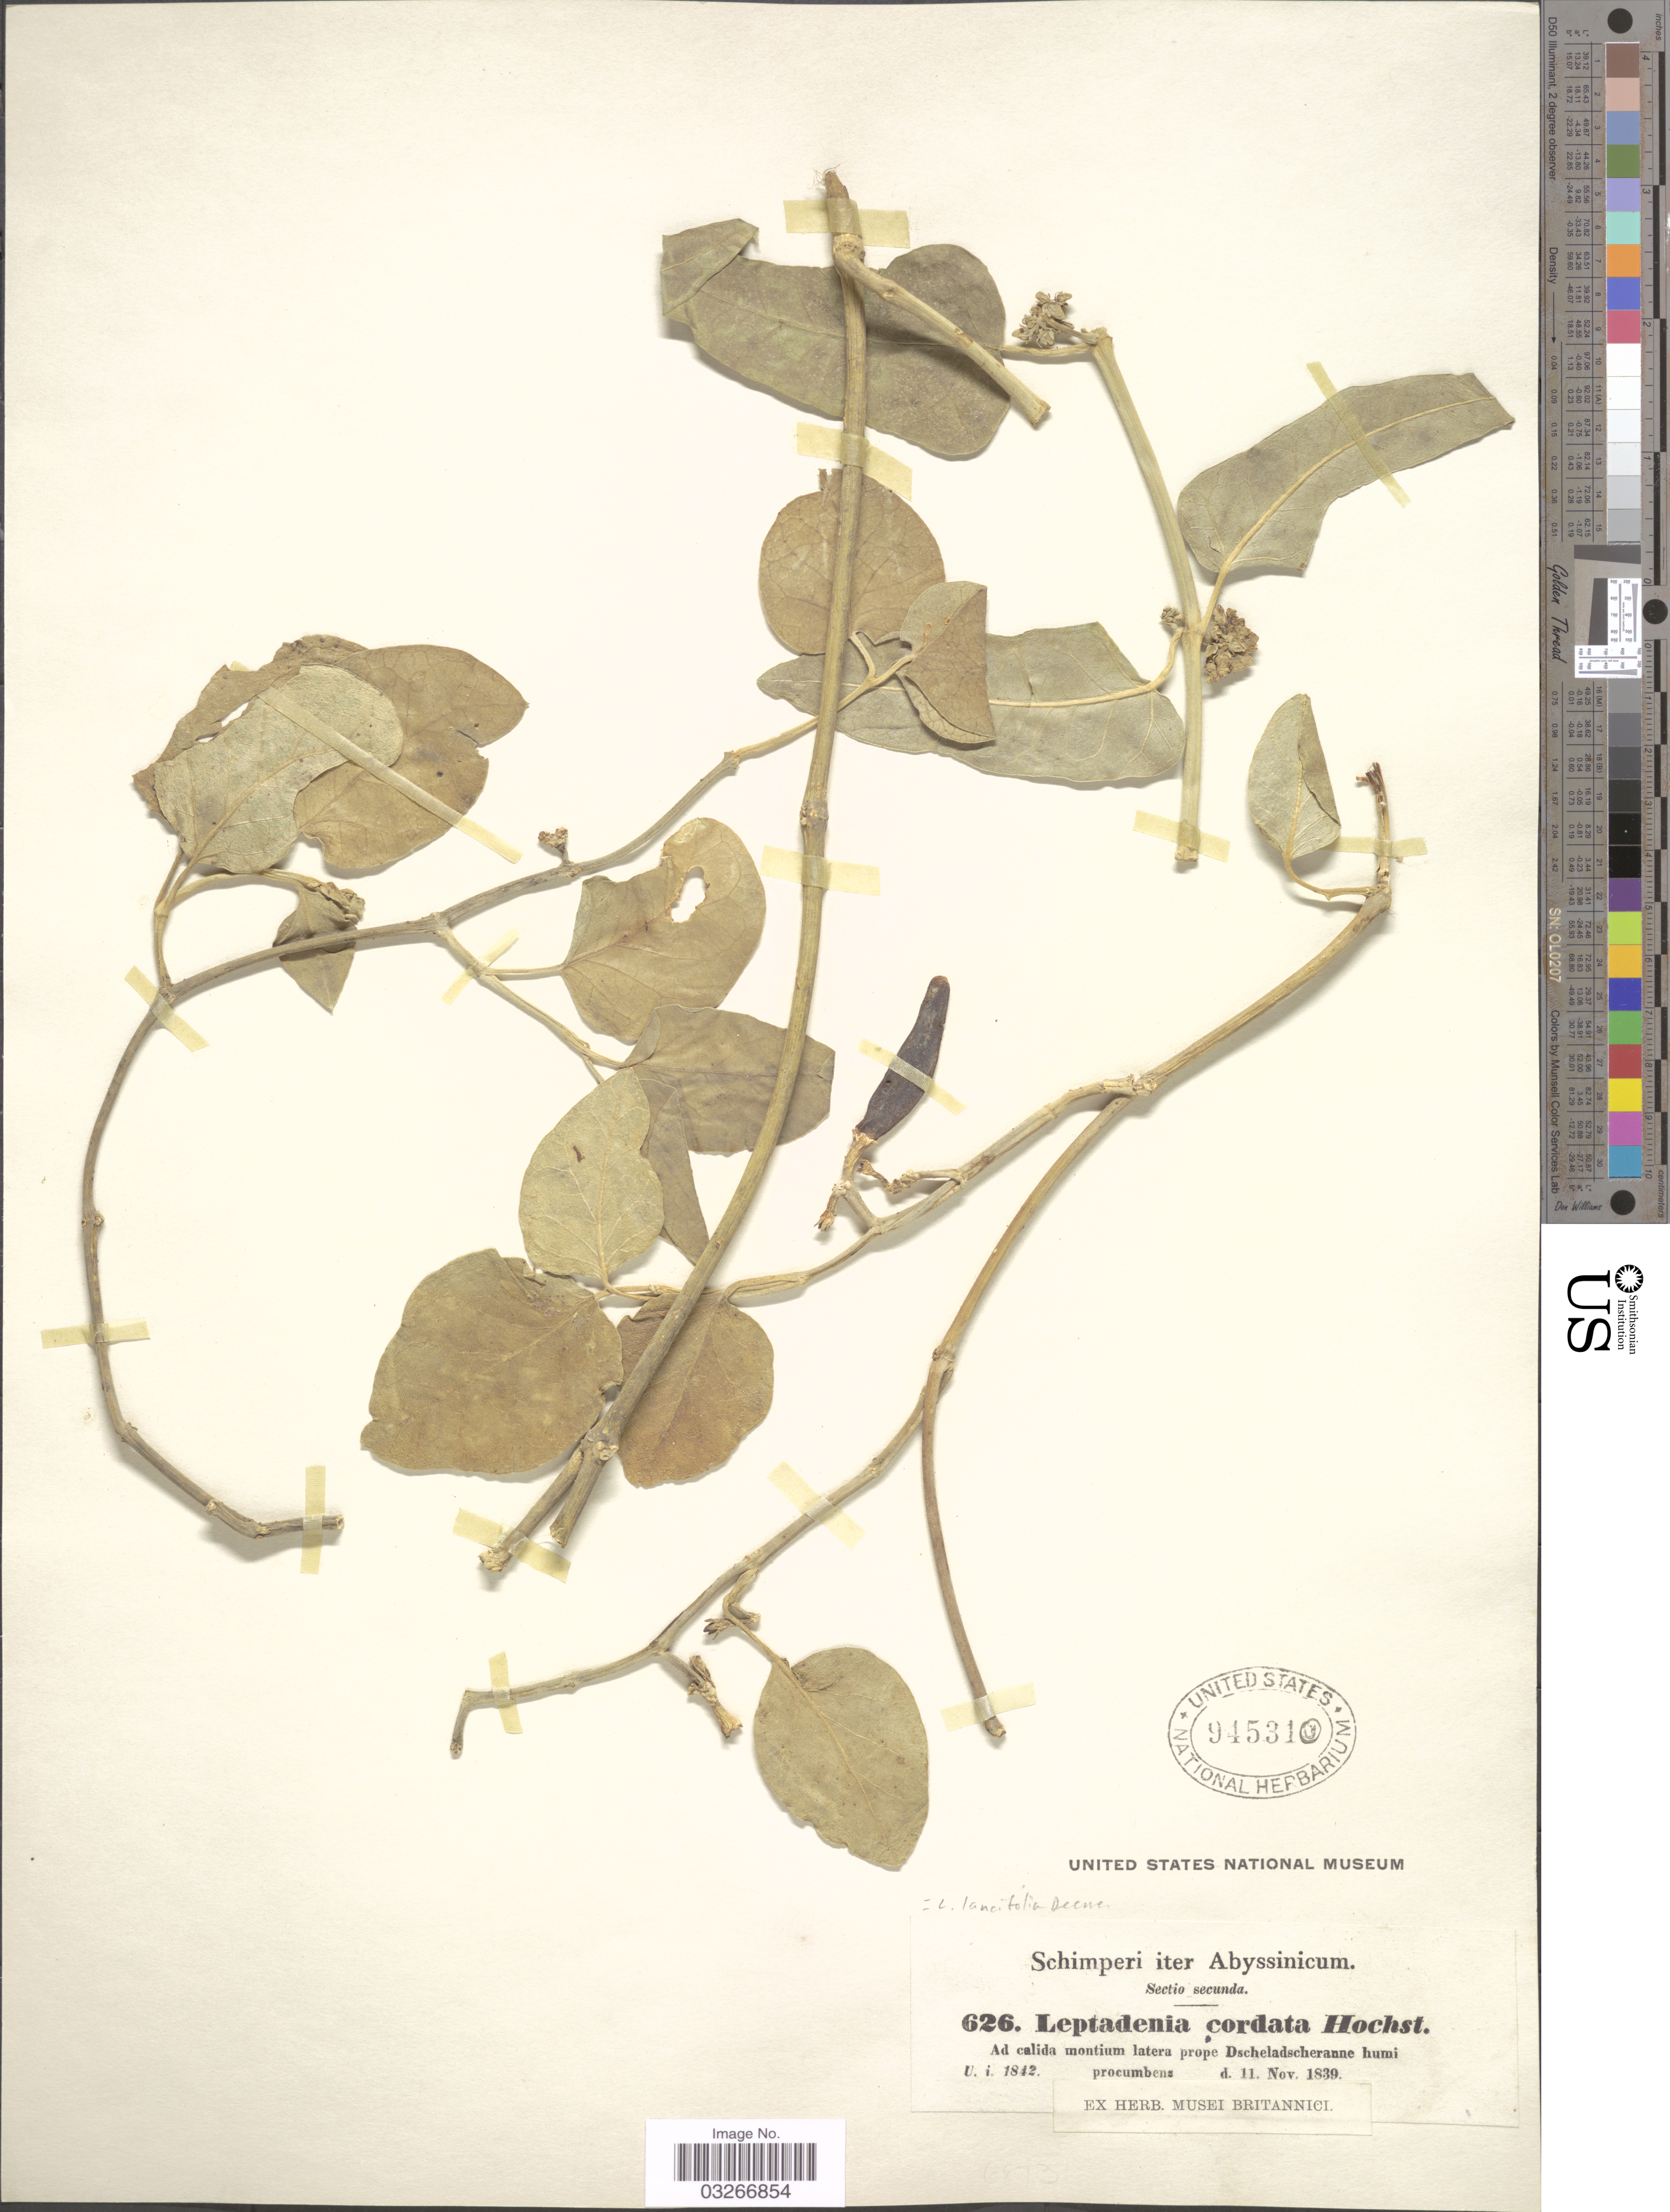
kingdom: Plantae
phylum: Tracheophyta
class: Magnoliopsida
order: Gentianales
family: Apocynaceae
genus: Leptadenia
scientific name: Leptadenia lancifolia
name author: (Schumach.) Decne.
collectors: -. Schimper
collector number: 626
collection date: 1839-11-11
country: Eritrea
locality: Abyssinicum. Ad calida montium latera prope Dscheladscheranne humi.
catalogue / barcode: US 945310